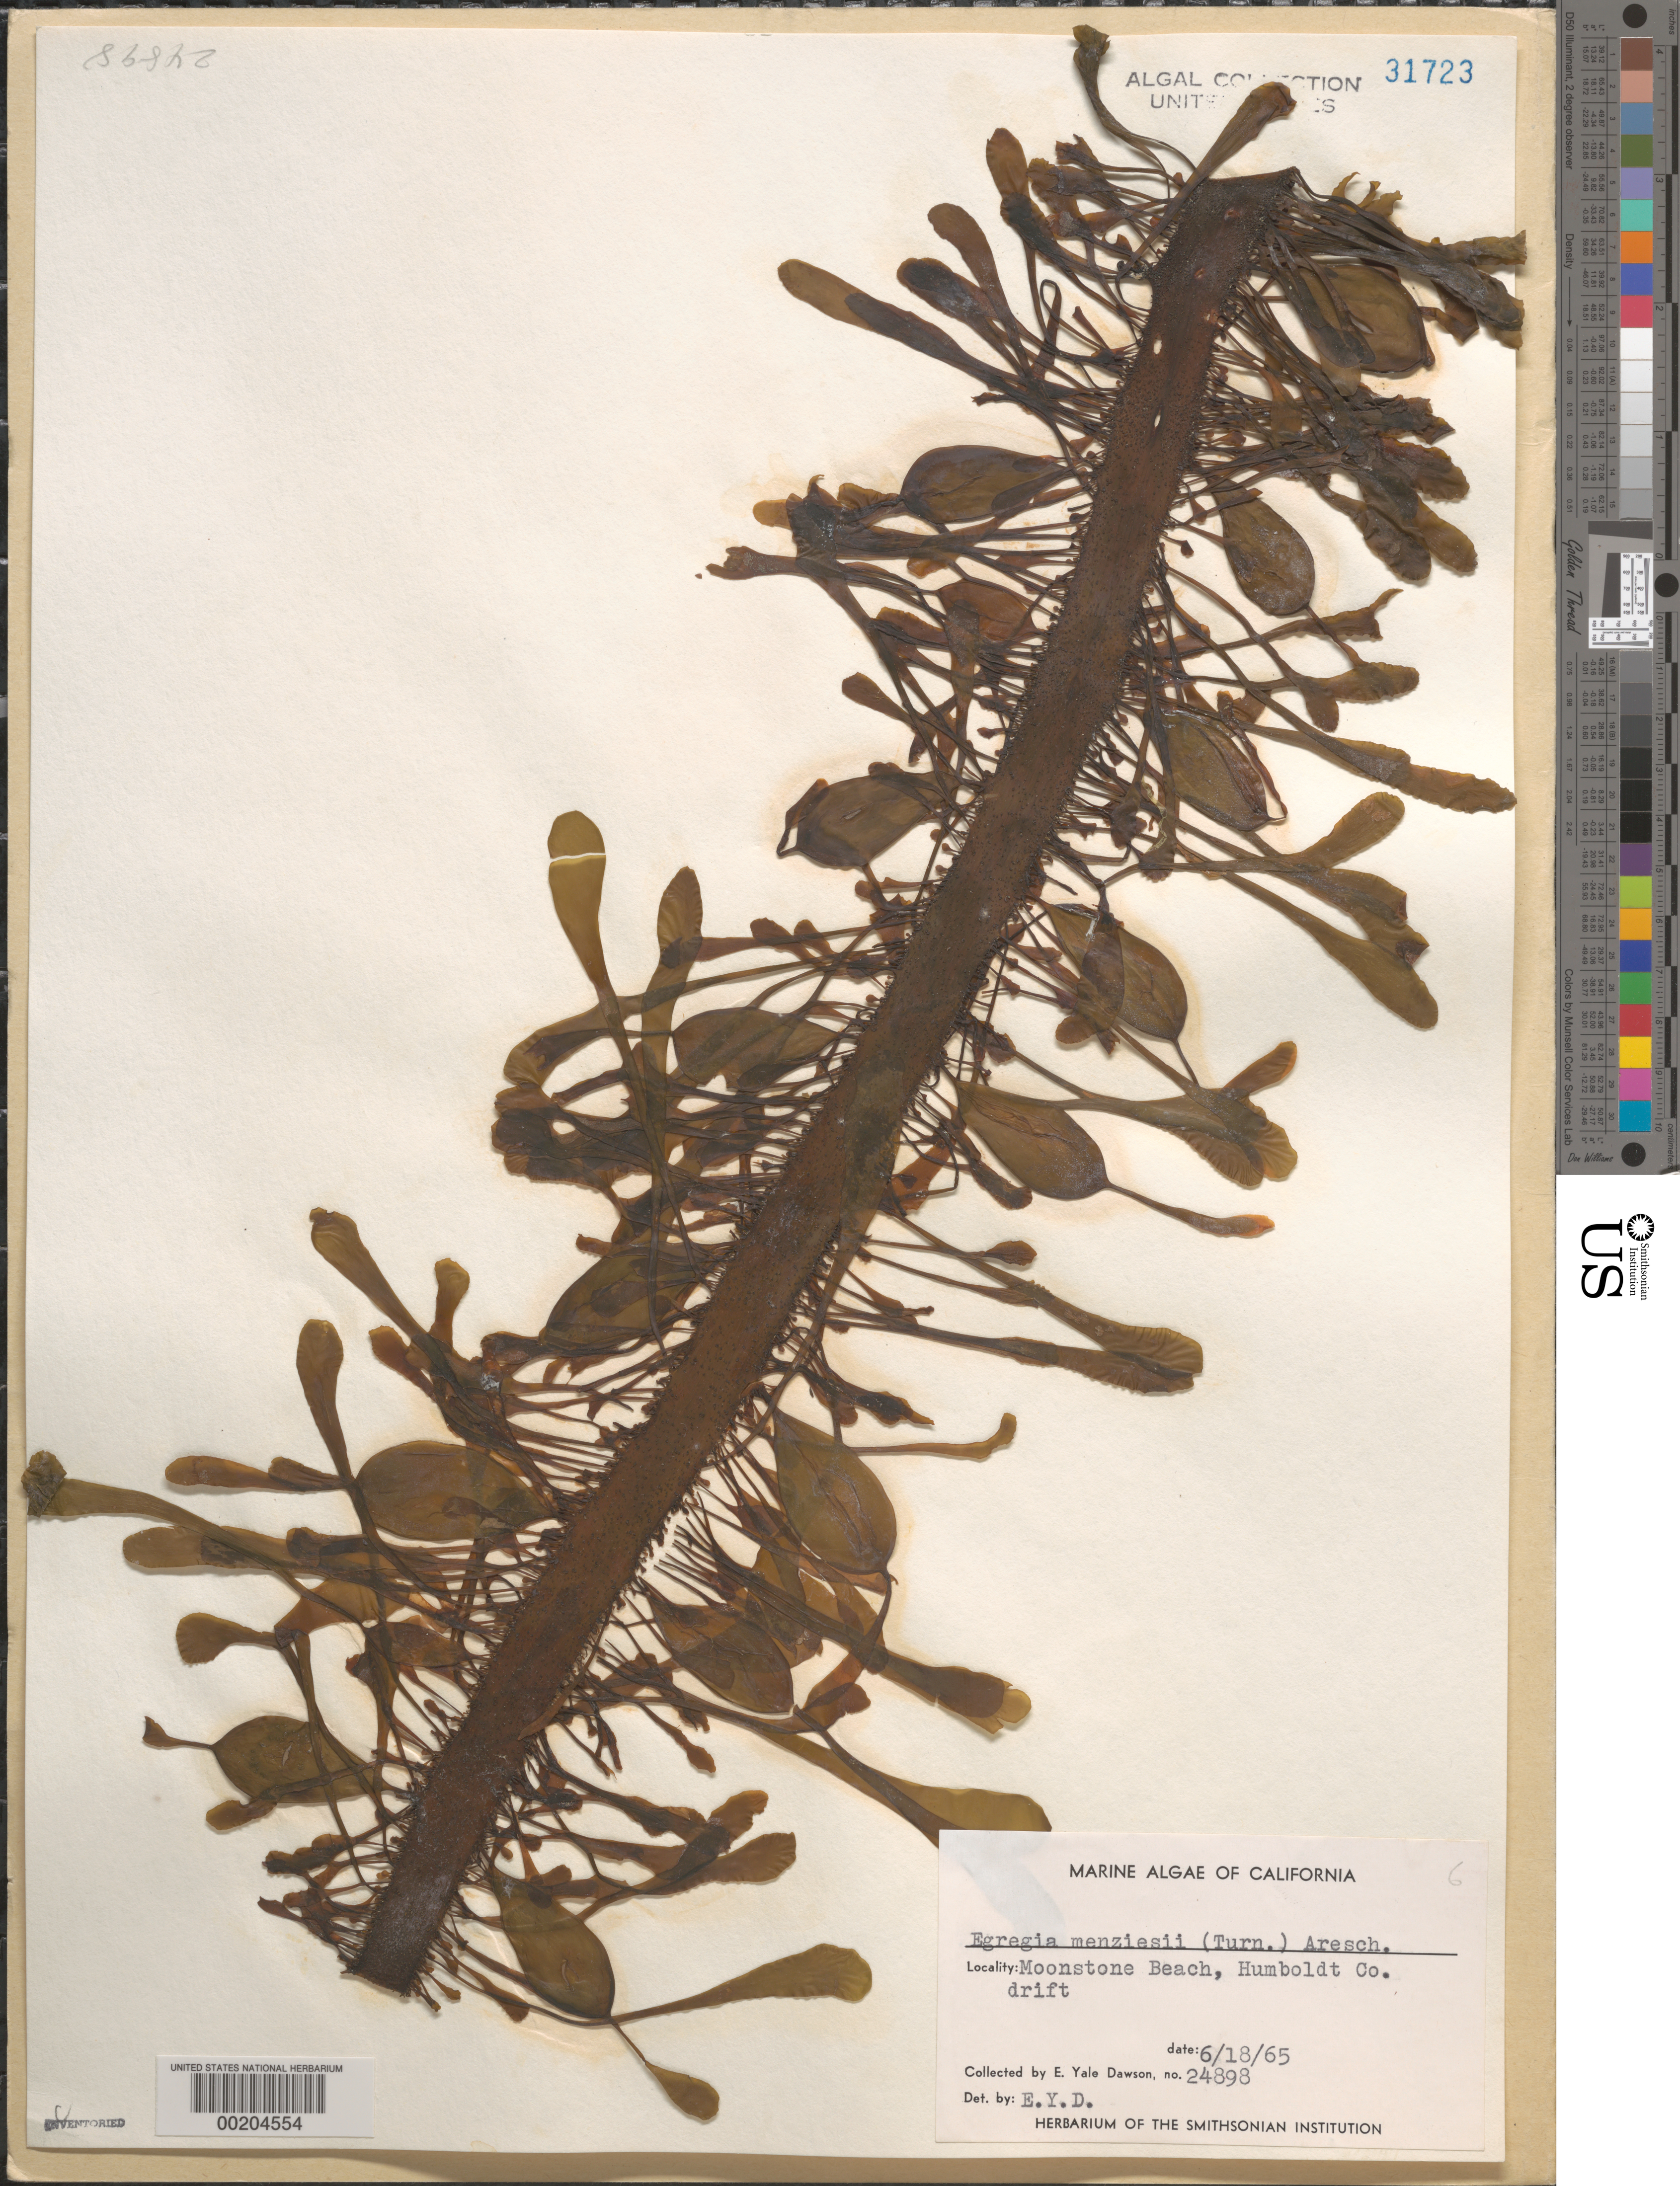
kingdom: Chromista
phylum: Ochrophyta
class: Phaeophyceae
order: Laminariales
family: Lessoniaceae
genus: Egregia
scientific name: Egregia menziesii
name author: (Turner) Aresch.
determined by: Dawson, E. Y.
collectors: E. Y. Dawson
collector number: EYD 24898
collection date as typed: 18 Jun 1965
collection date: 1965-06-18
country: United States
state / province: California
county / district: Humboldt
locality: Moonstone Beach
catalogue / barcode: US 31723